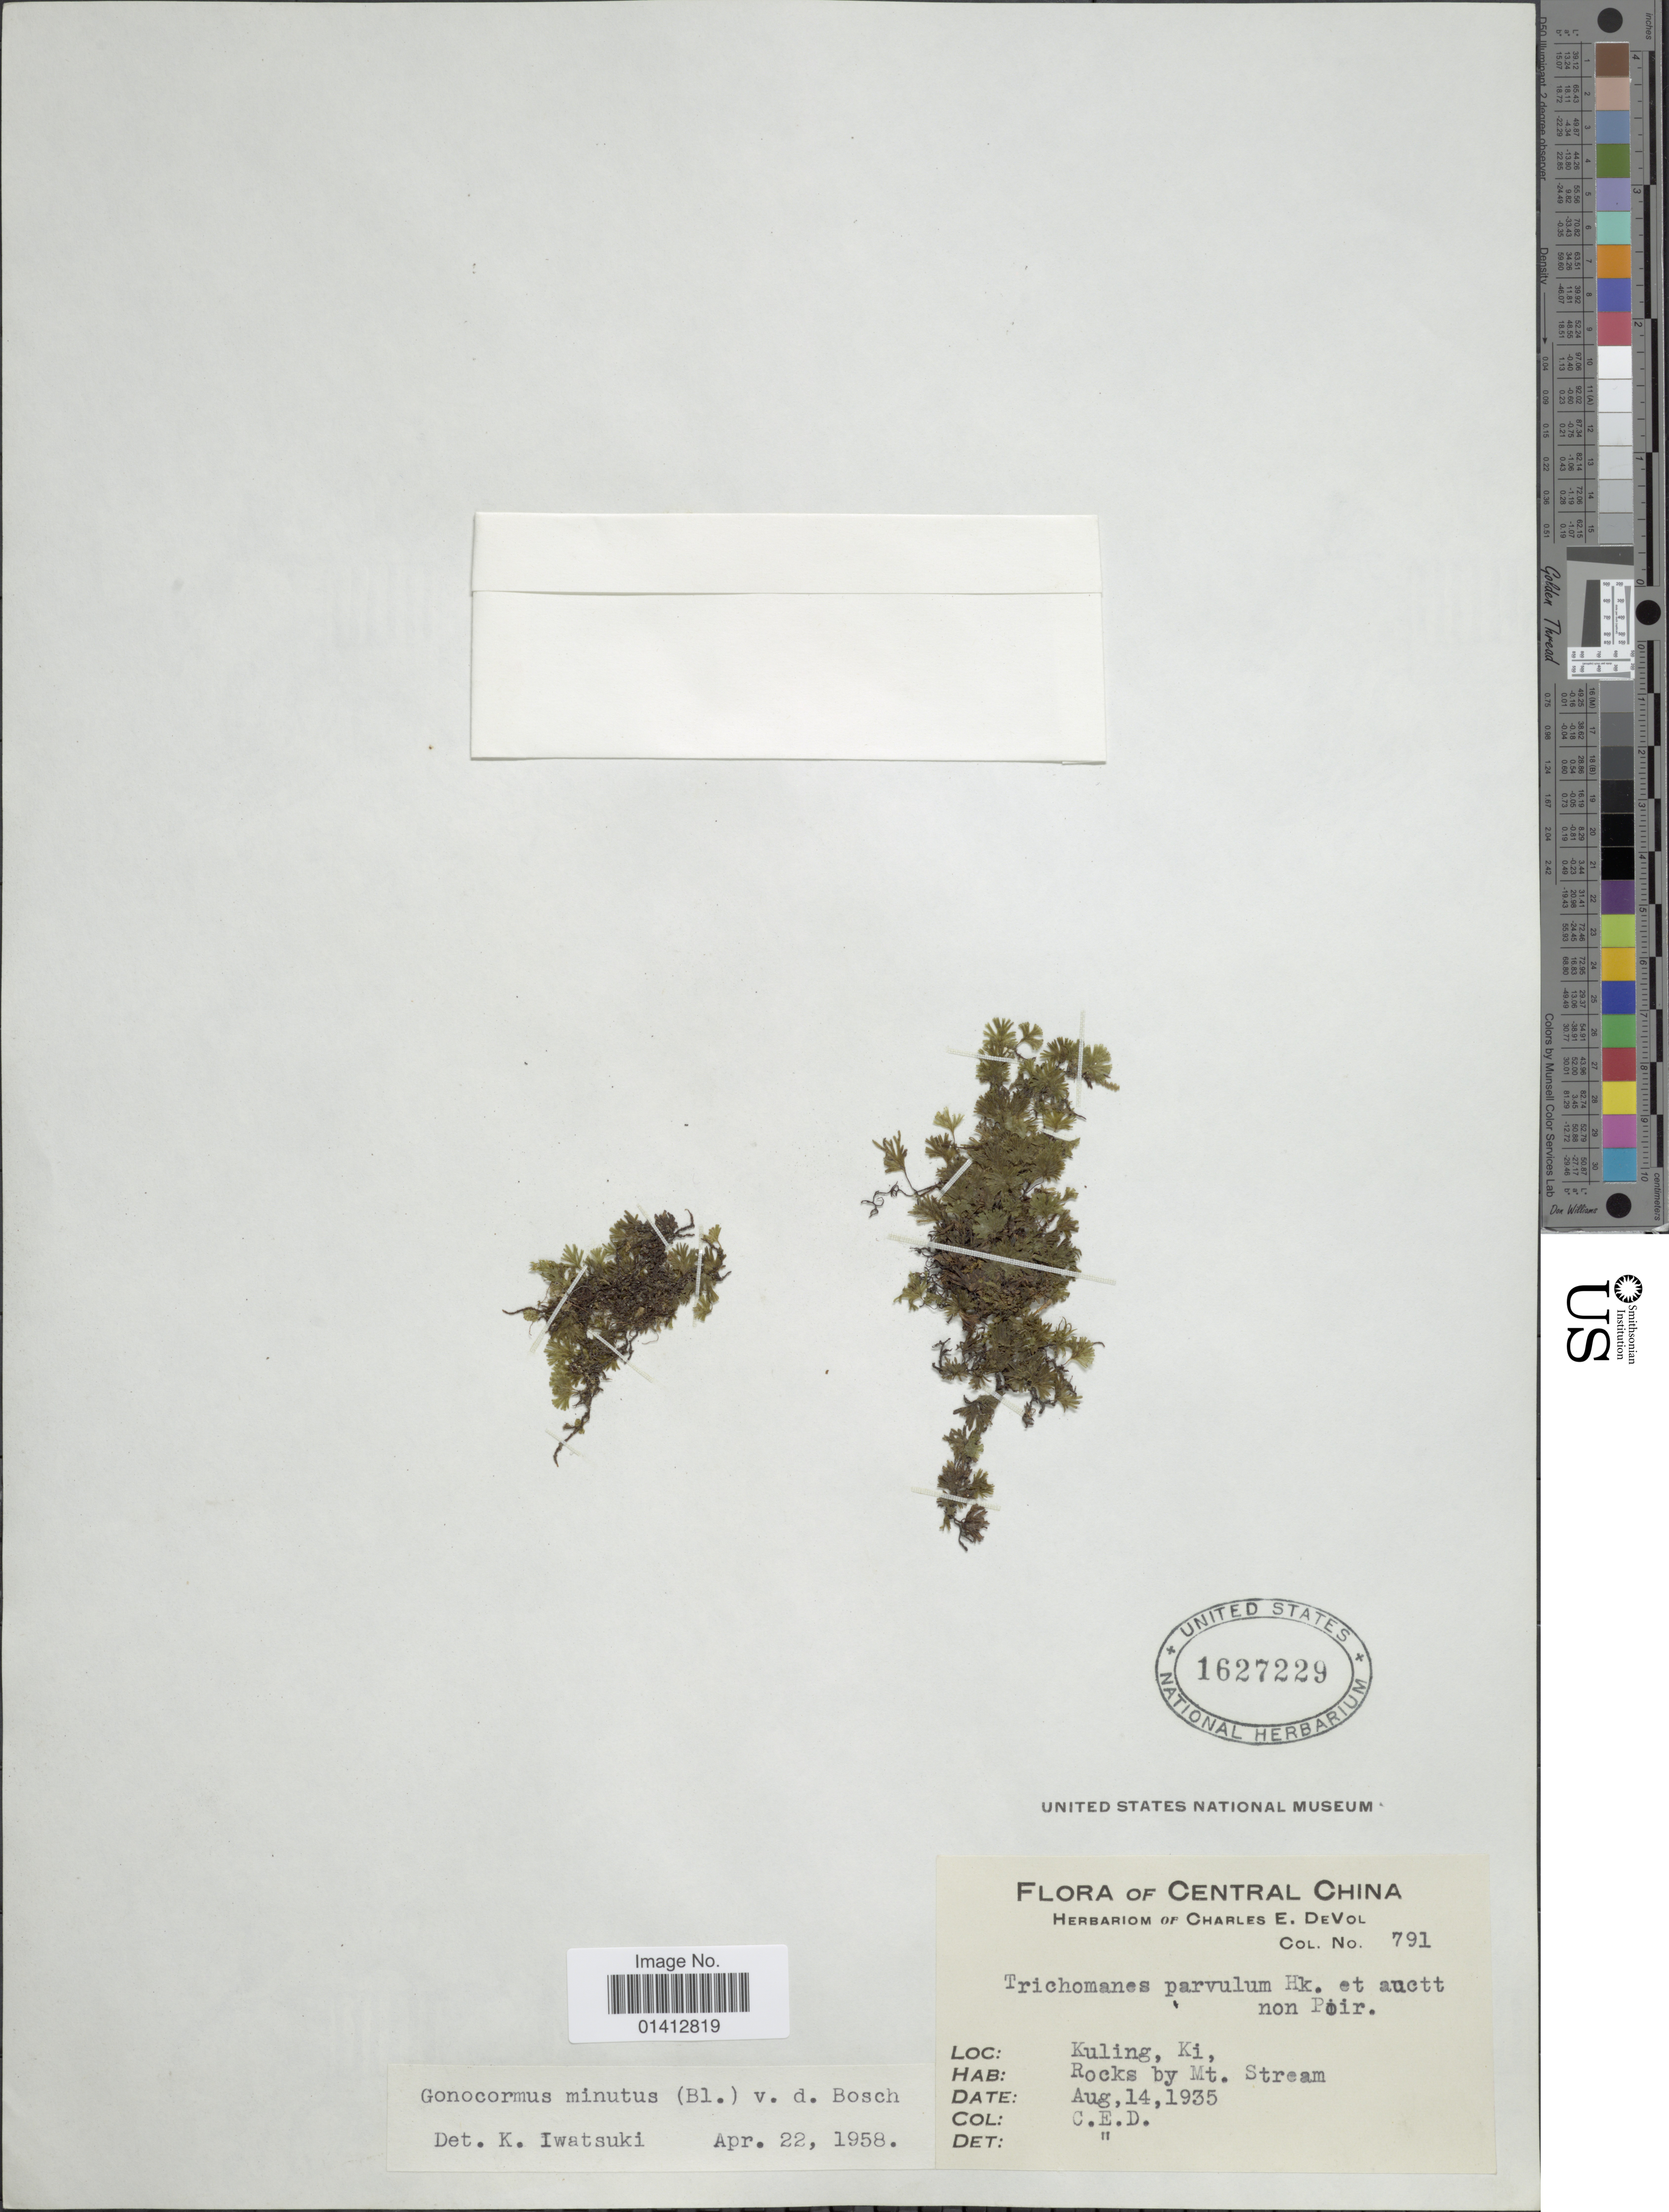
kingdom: Plantae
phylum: Tracheophyta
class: Polypodiopsida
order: Hymenophyllales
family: Hymenophyllaceae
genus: Crepidomanes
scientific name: Crepidomanes minutum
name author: (Blume) K. Iwats.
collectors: C. E. De Vol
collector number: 791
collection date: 1935-08-14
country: China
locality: Central China,Kuling, Ki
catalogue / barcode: US 1627229